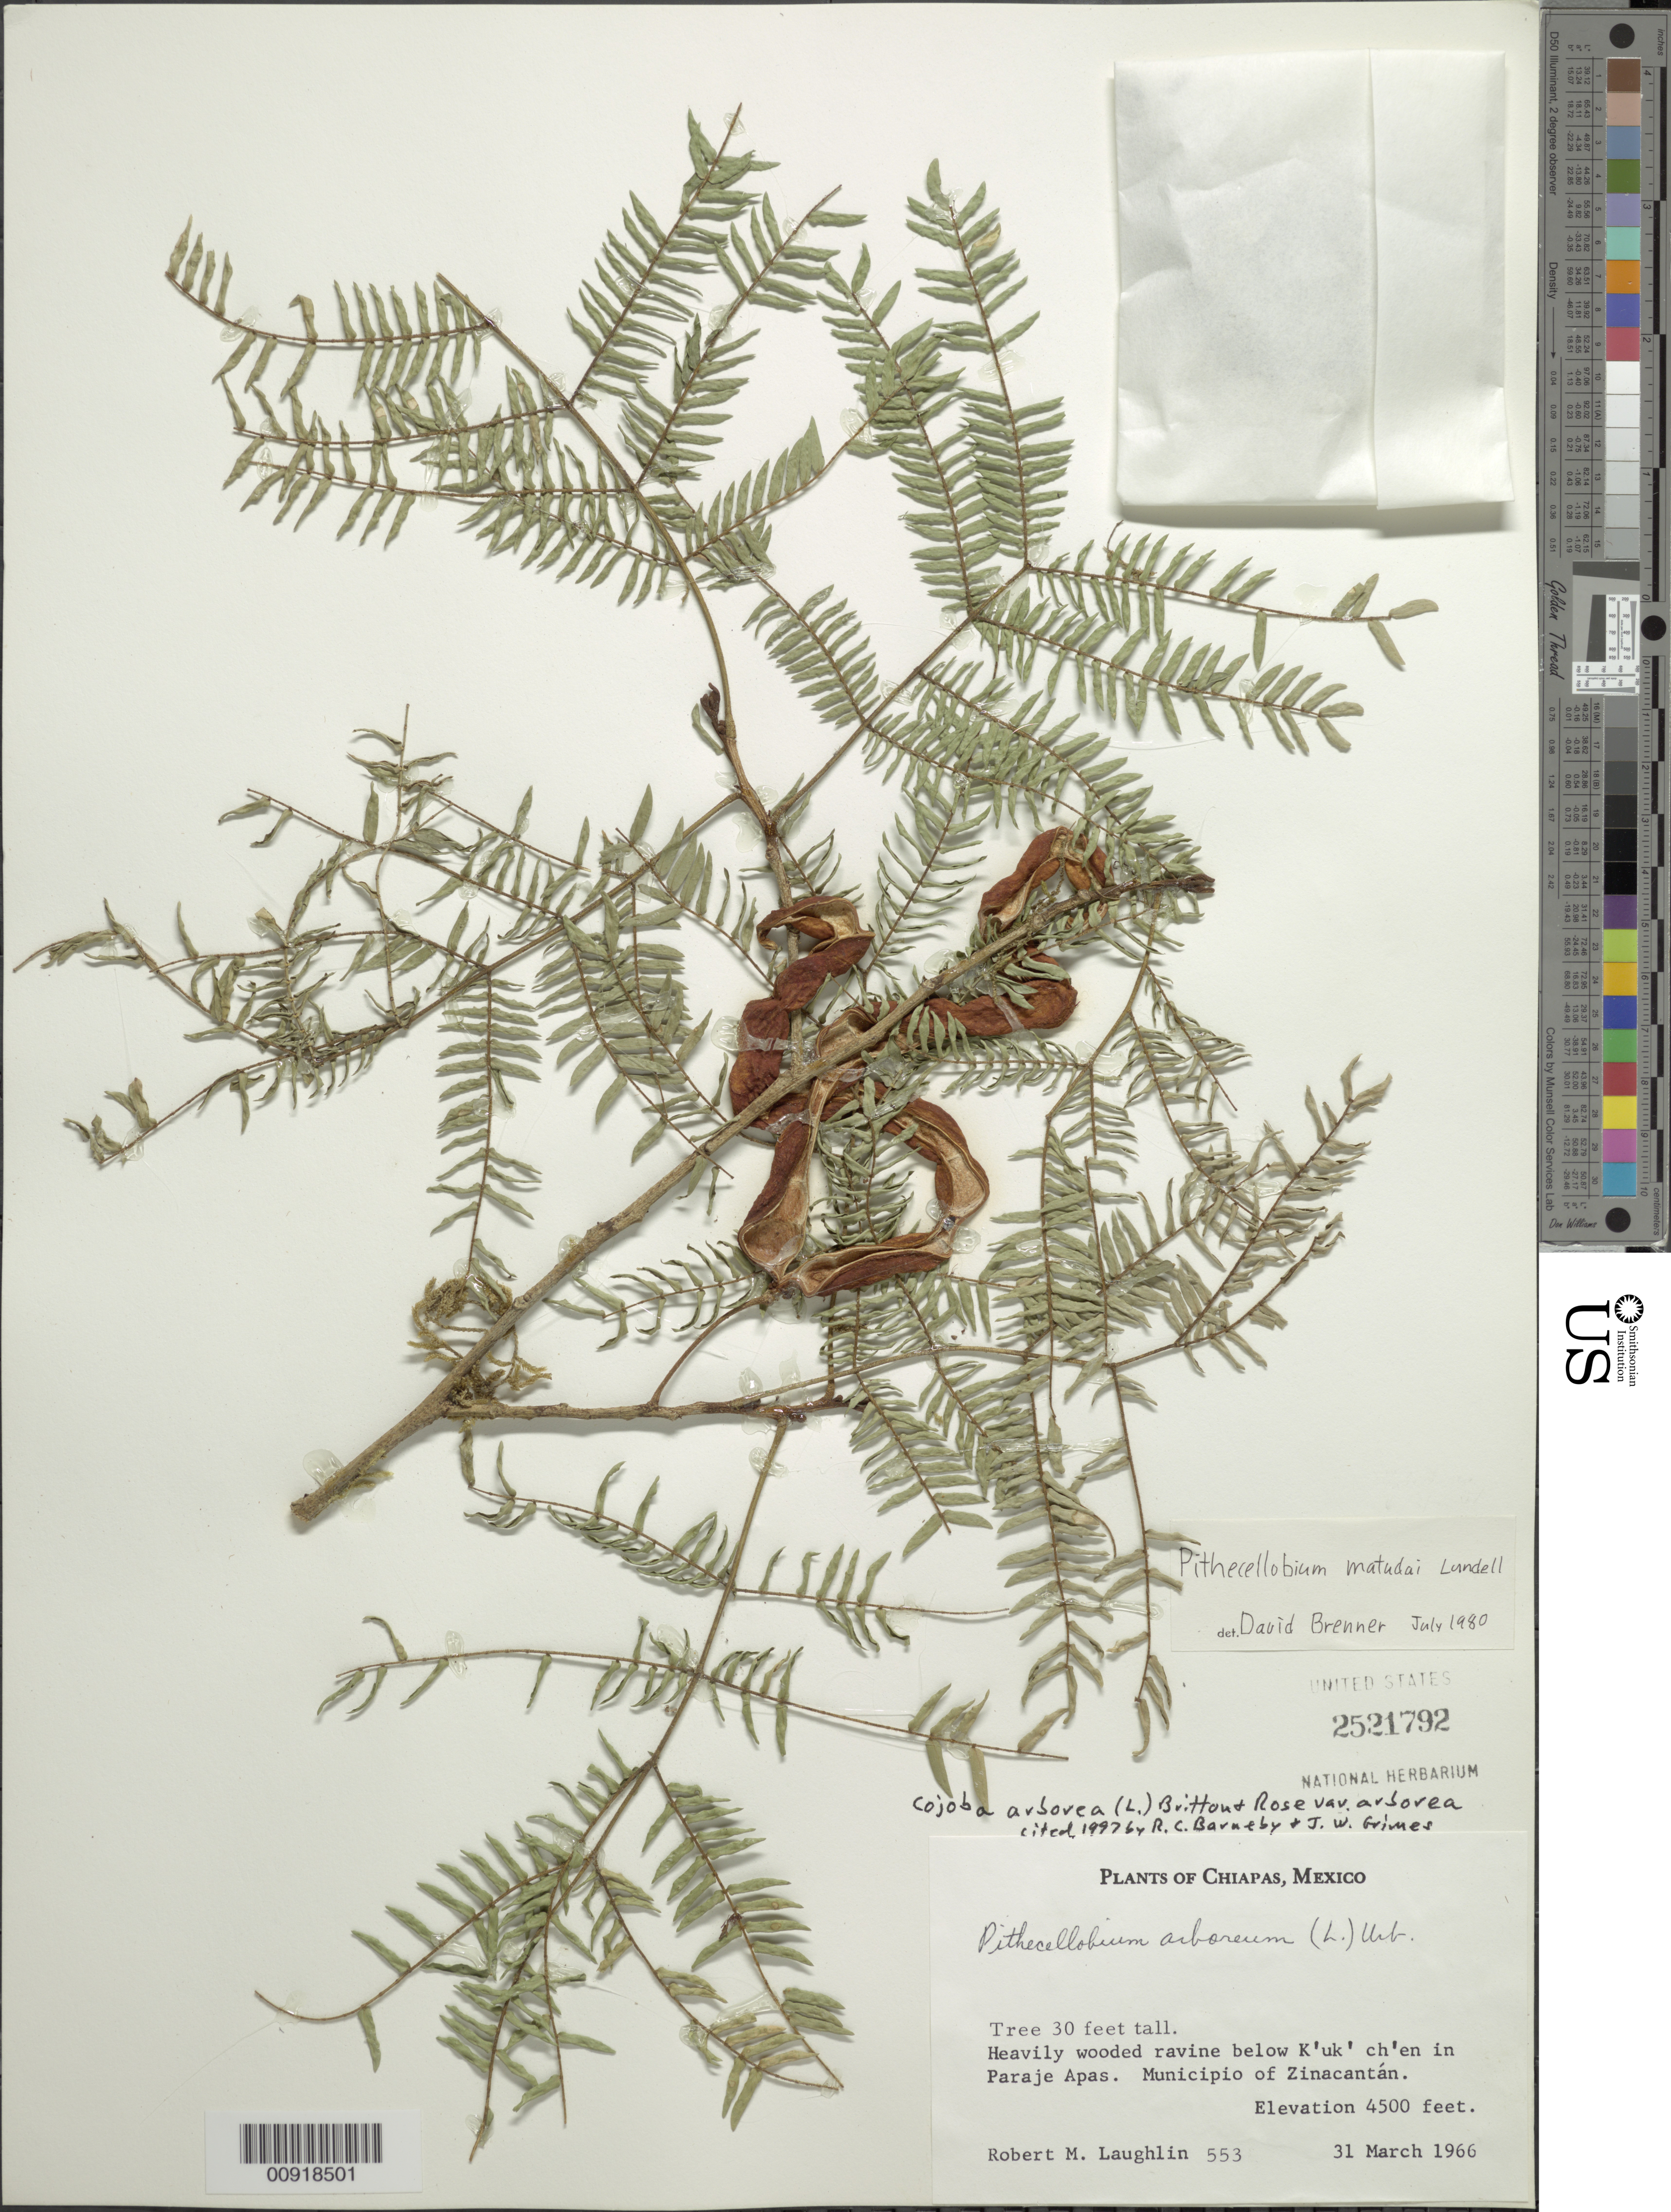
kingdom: Plantae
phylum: Tracheophyta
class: Magnoliopsida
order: Fabales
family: Fabaceae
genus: Cojoba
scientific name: Cojoba arborea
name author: (L.) Britton & Rose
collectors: R. M. Laughlin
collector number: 553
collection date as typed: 31 Mar 1966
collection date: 1966-03-31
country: Mexico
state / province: Chiapas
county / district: Zinacantán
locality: Heavily wooded ravine below K'uk' ch'en in Paraje Apas. Municipio of Zinacantán.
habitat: Heavily wooded ravine.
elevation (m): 1372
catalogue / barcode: US 2521792